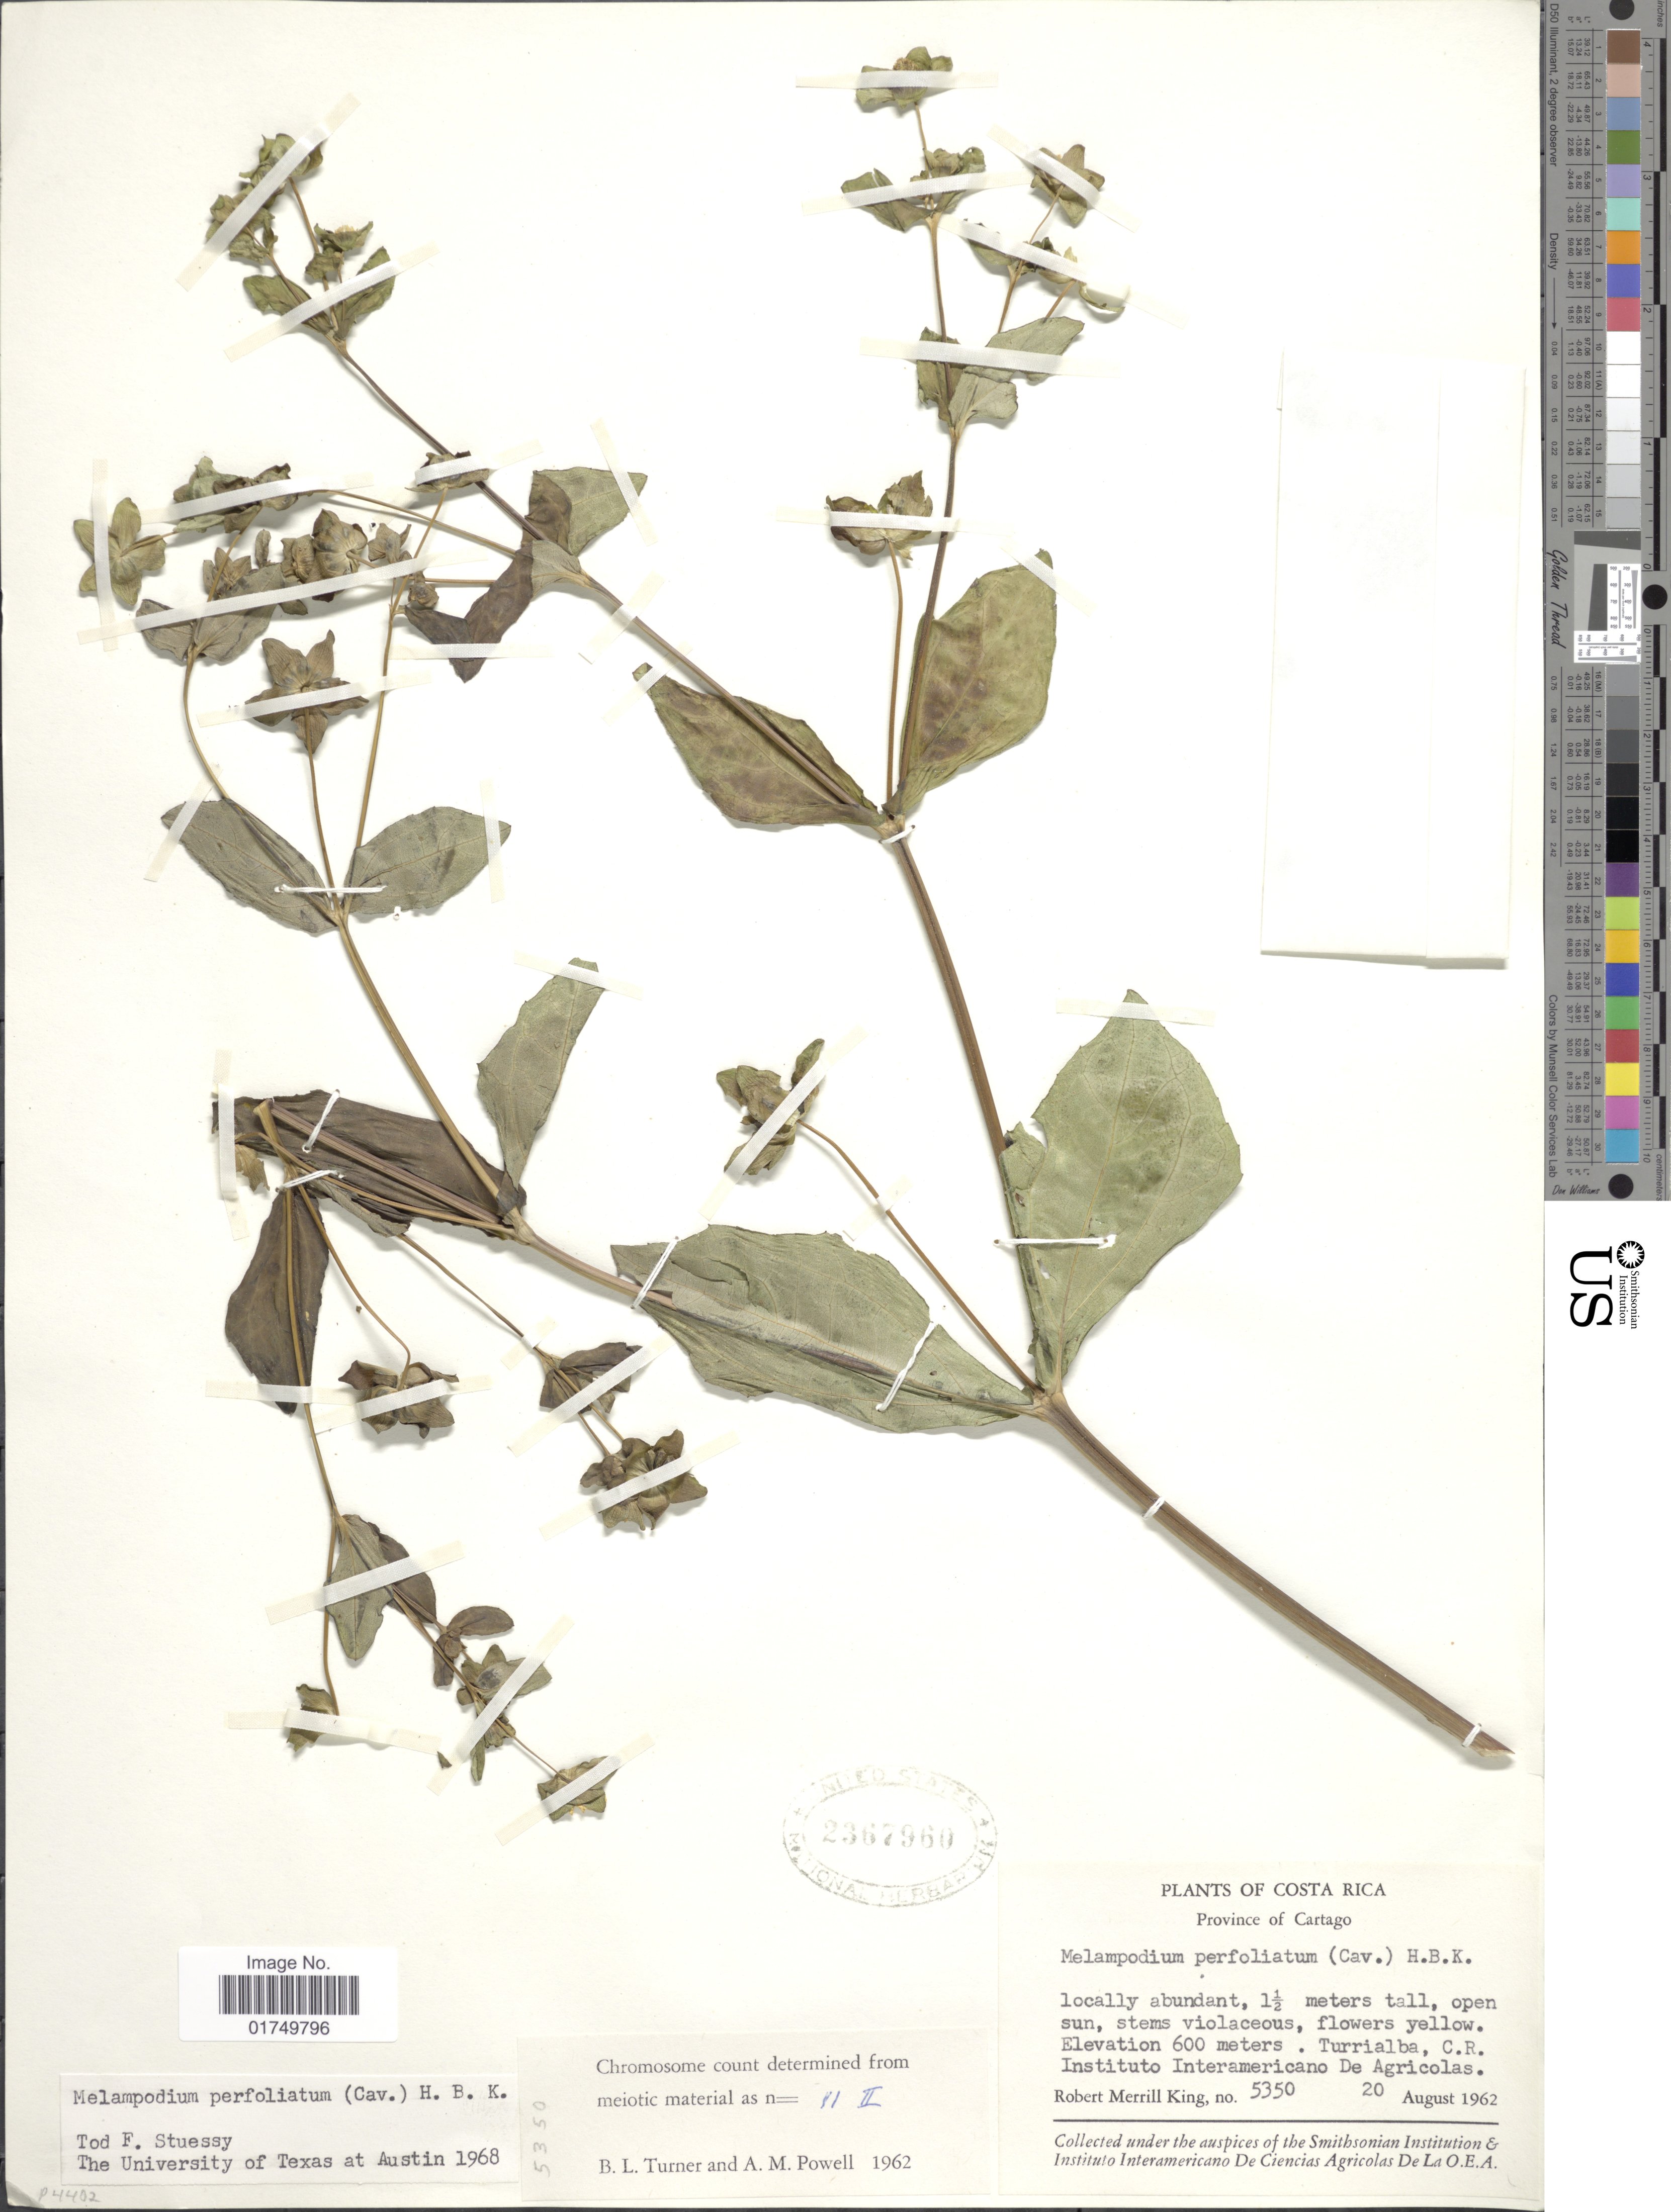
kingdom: Plantae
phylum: Tracheophyta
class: Magnoliopsida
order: Asterales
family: Asteraceae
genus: Melampodium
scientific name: Melampodium perfoliatum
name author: (Cav.) Kunth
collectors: R. M. King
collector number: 5350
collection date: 1962-08-20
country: Costa Rica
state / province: Cartago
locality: Turrialba, C.R. Instituto Interamericano de Agricolas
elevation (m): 600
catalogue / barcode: US 2367960